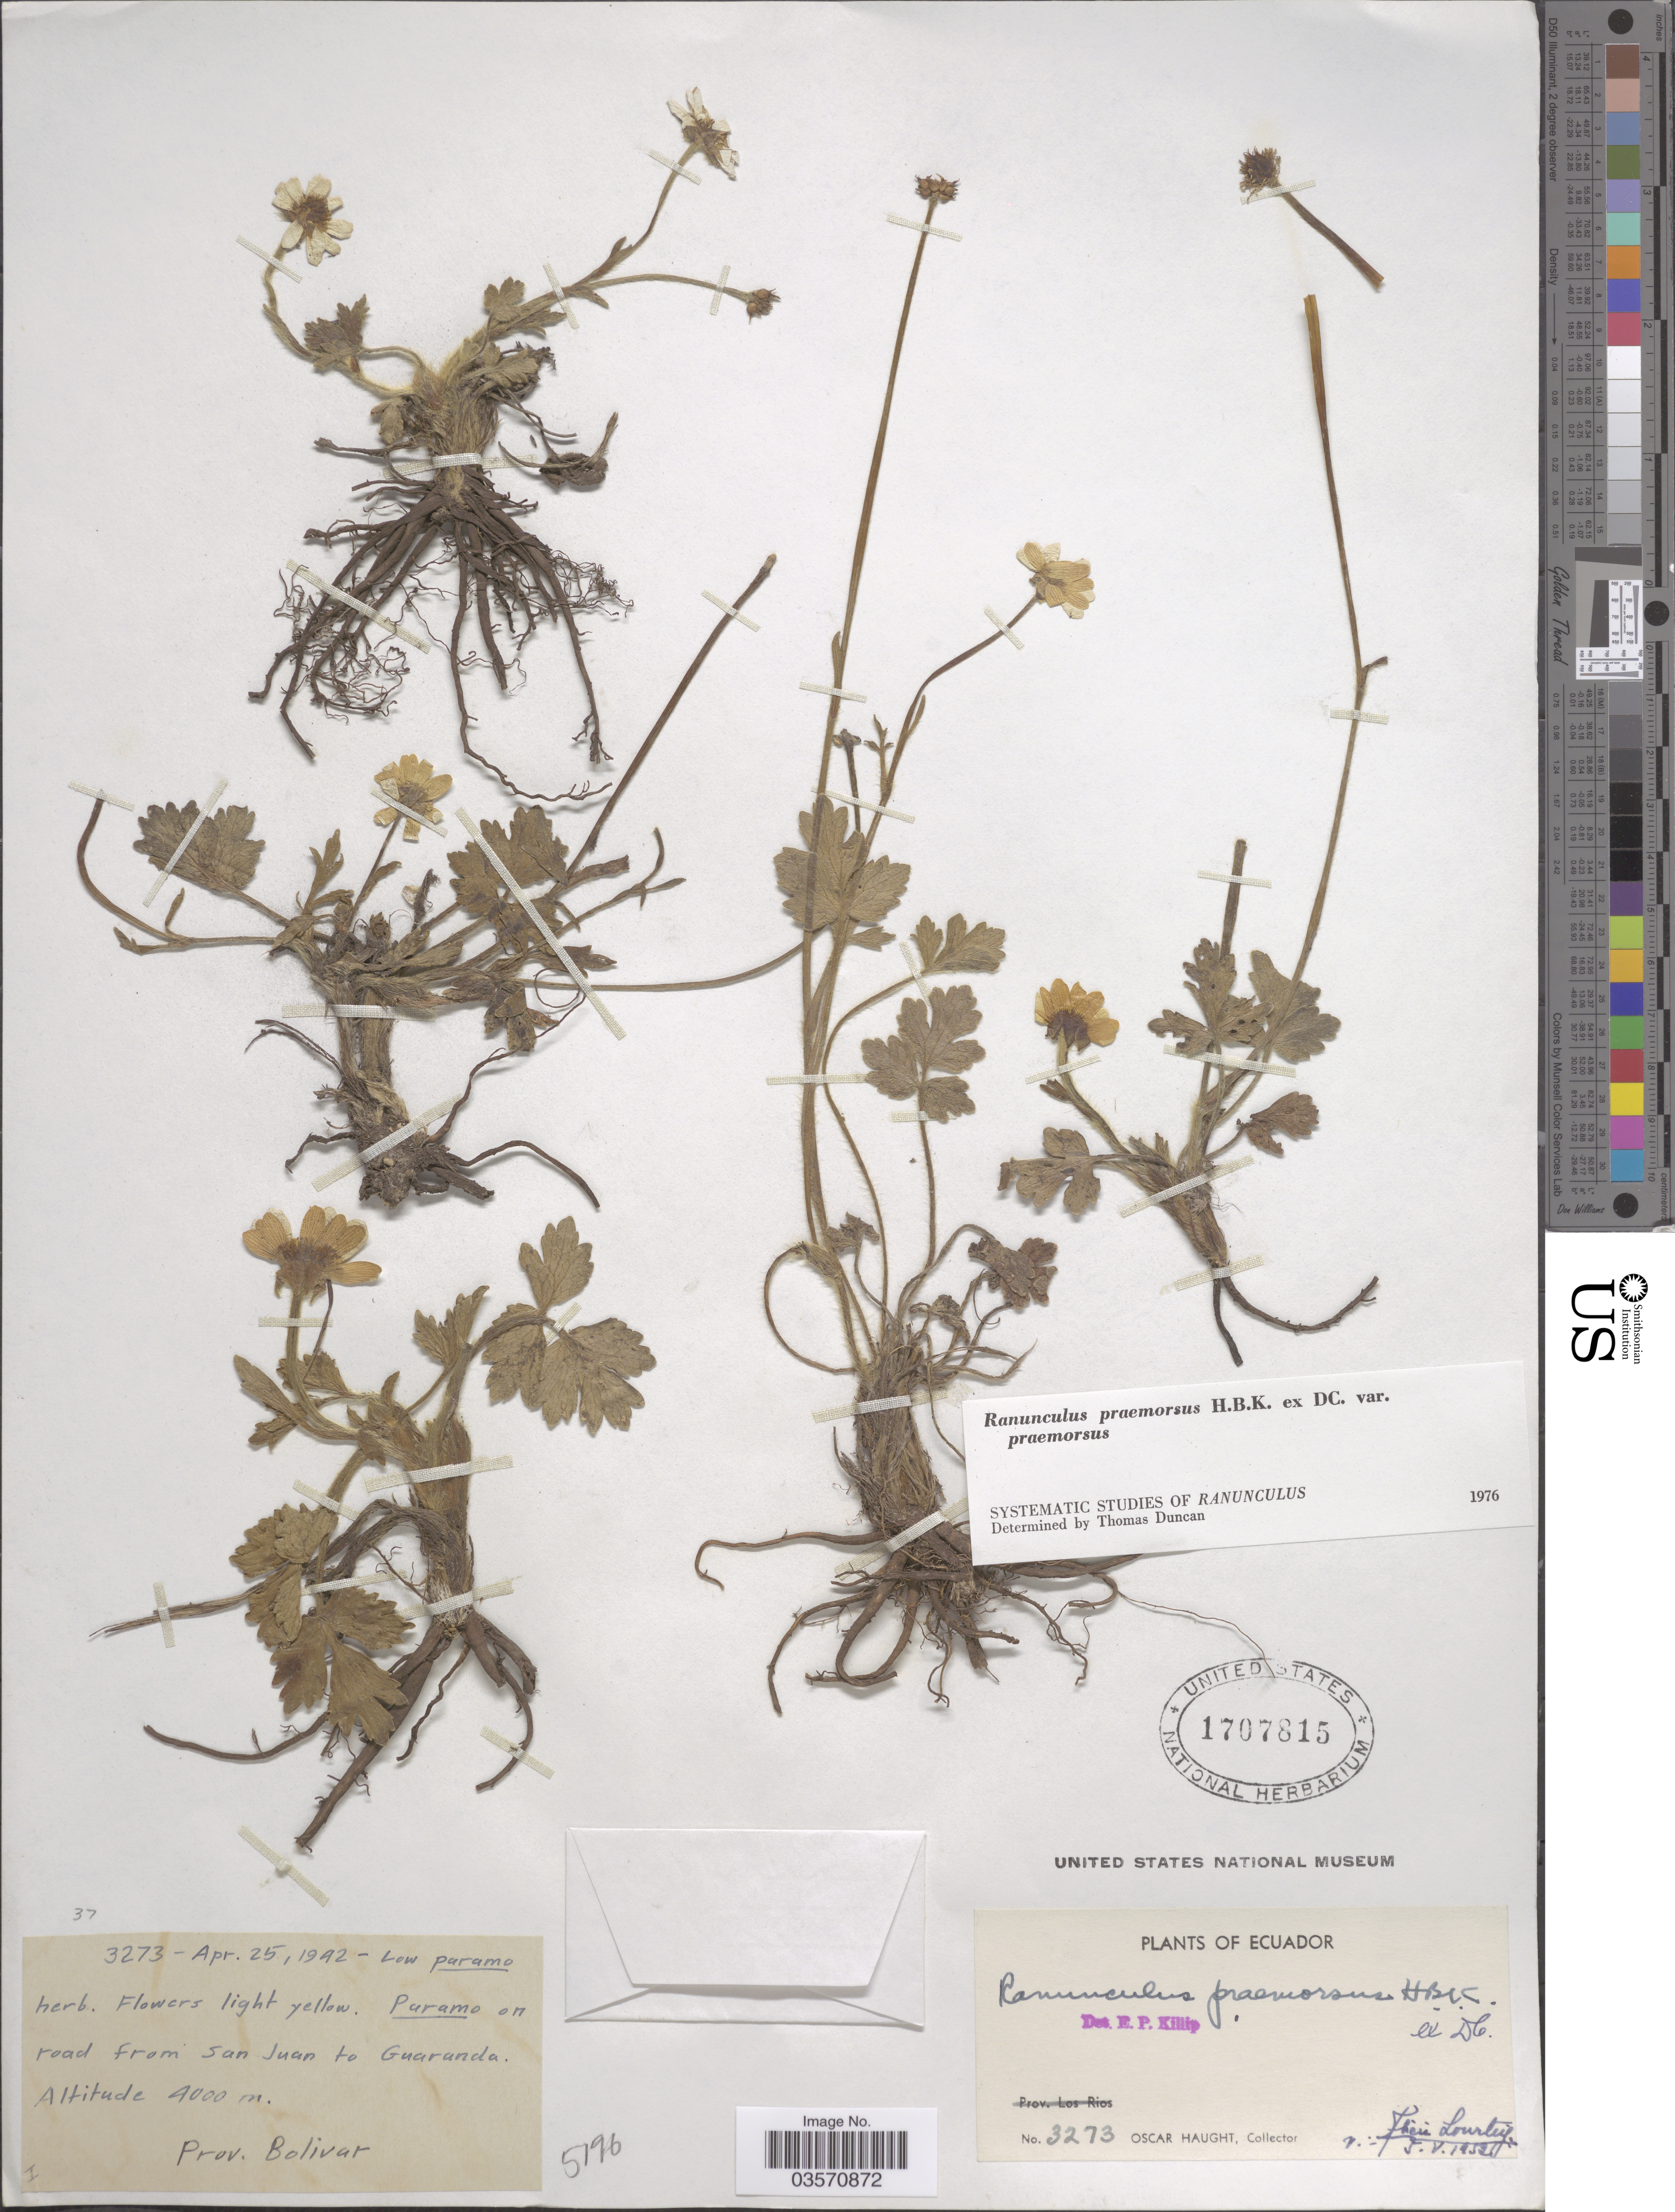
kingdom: Plantae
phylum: Tracheophyta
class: Magnoliopsida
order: Ranunculales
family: Ranunculaceae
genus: Ranunculus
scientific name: Ranunculus praemorsus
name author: Kunth ex DC.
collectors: O. L. Haught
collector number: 3273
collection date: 1942-04-25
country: Ecuador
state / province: Bolívar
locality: Pararmo on road from San Juan to Guaranda.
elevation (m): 4000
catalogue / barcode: US 1707815